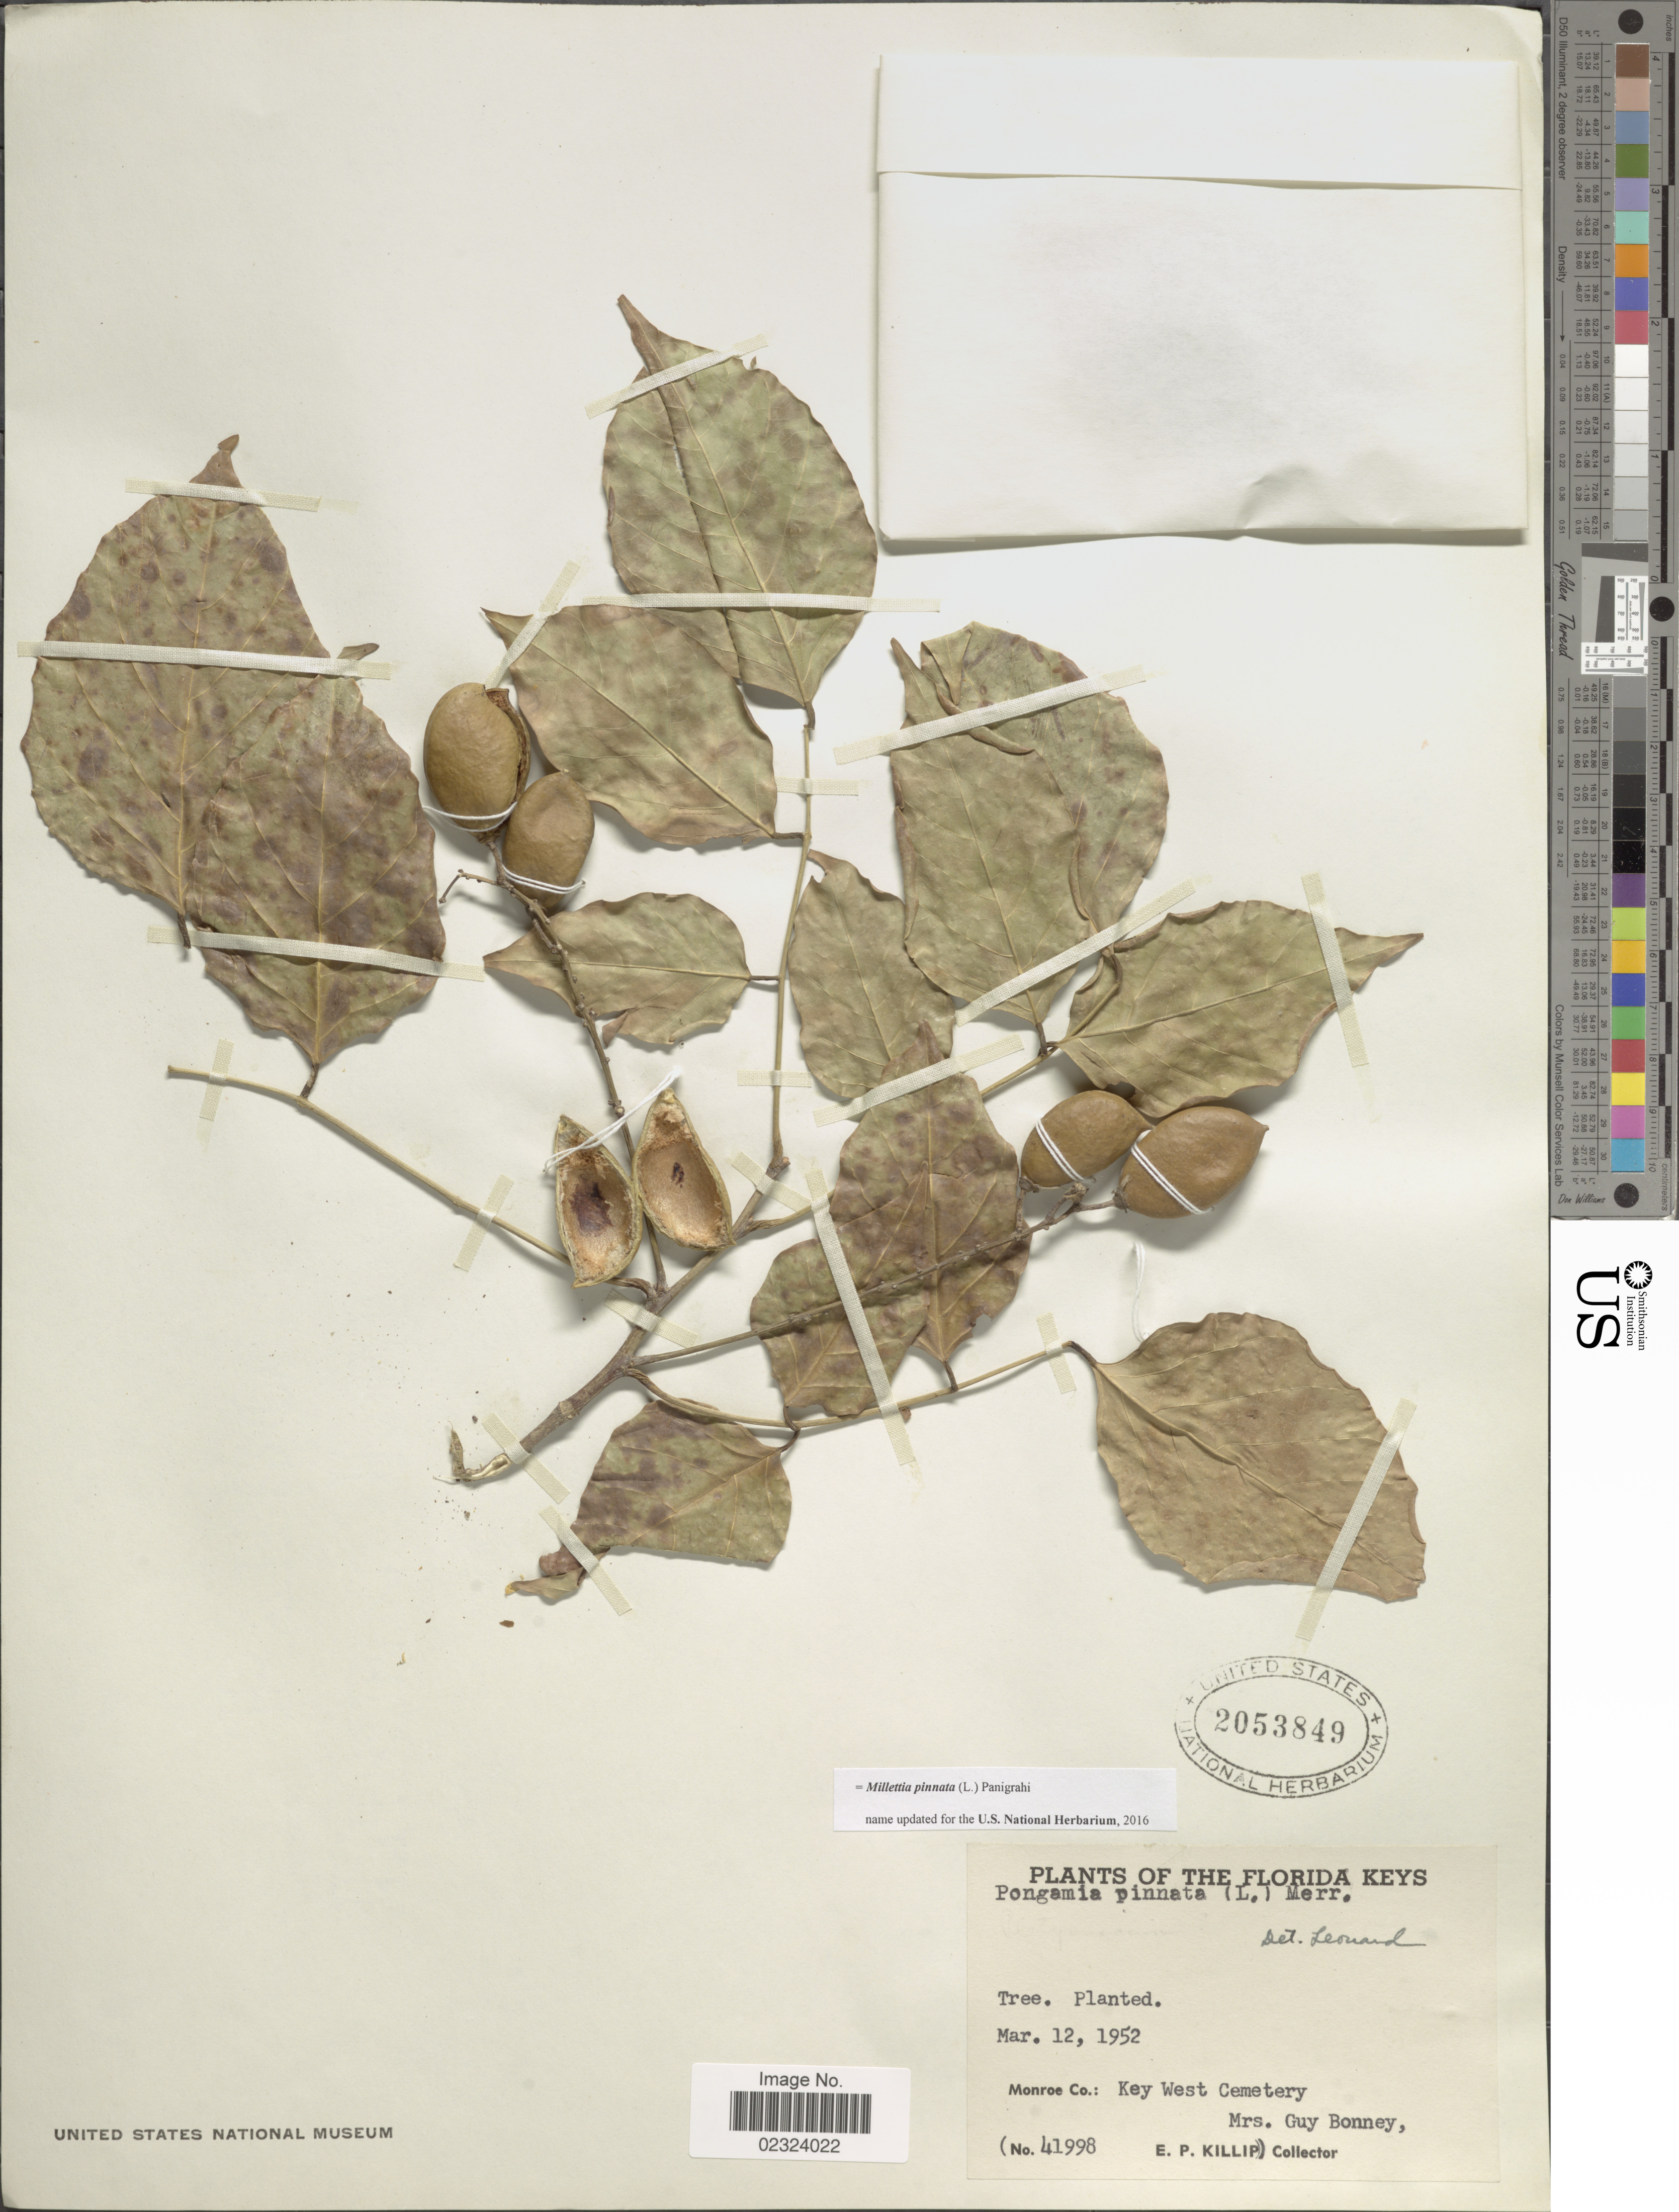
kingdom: Plantae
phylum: Tracheophyta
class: Magnoliopsida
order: Fabales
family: Fabaceae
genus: Millettia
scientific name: Millettia pinnata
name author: (L.) Panigrahi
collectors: G. Bonney & E. P. Killip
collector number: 41998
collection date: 1952-03-12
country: United States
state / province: Florida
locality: Monroe Co.: Key West Cemetery. Florida Keys.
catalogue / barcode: US 2053849